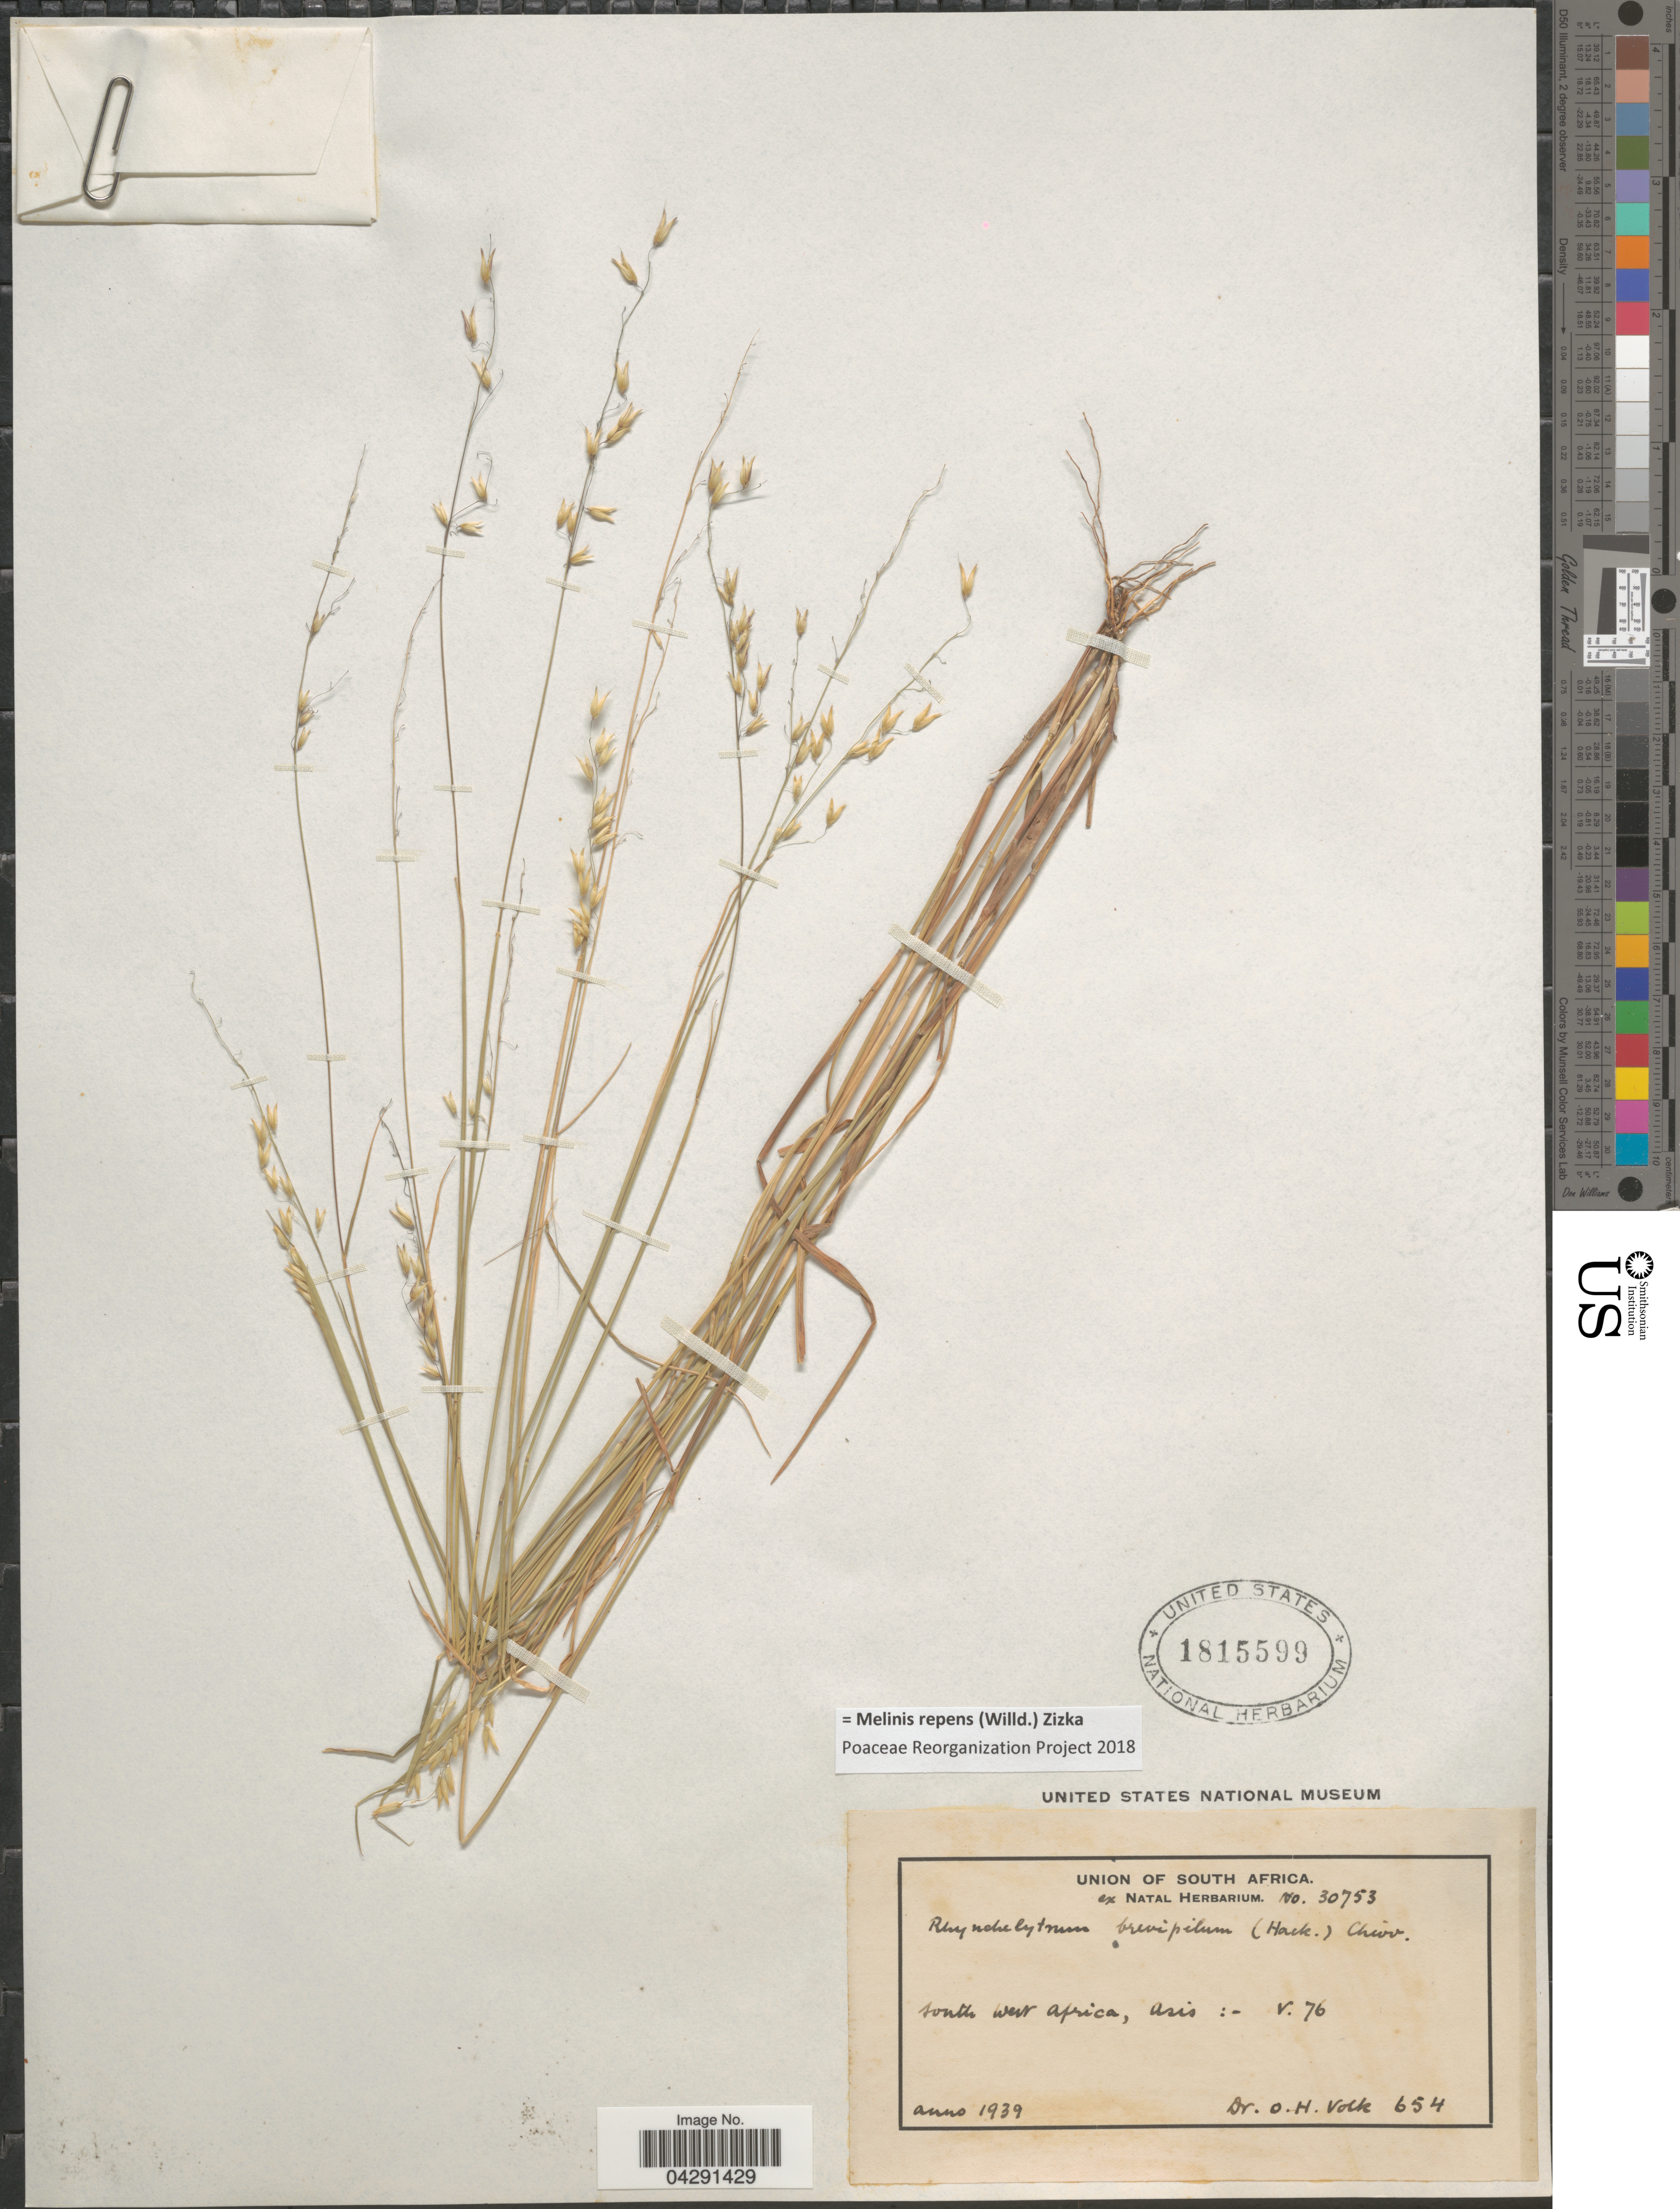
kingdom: Plantae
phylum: Tracheophyta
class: Liliopsida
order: Poales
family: Poaceae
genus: Melinis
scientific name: Melinis repens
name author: (Willd.) Zizka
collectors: O. Volk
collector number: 654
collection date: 1939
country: Namibia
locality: Union of South Africa. South West Africa, asis:-V. 76.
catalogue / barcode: US 1815599